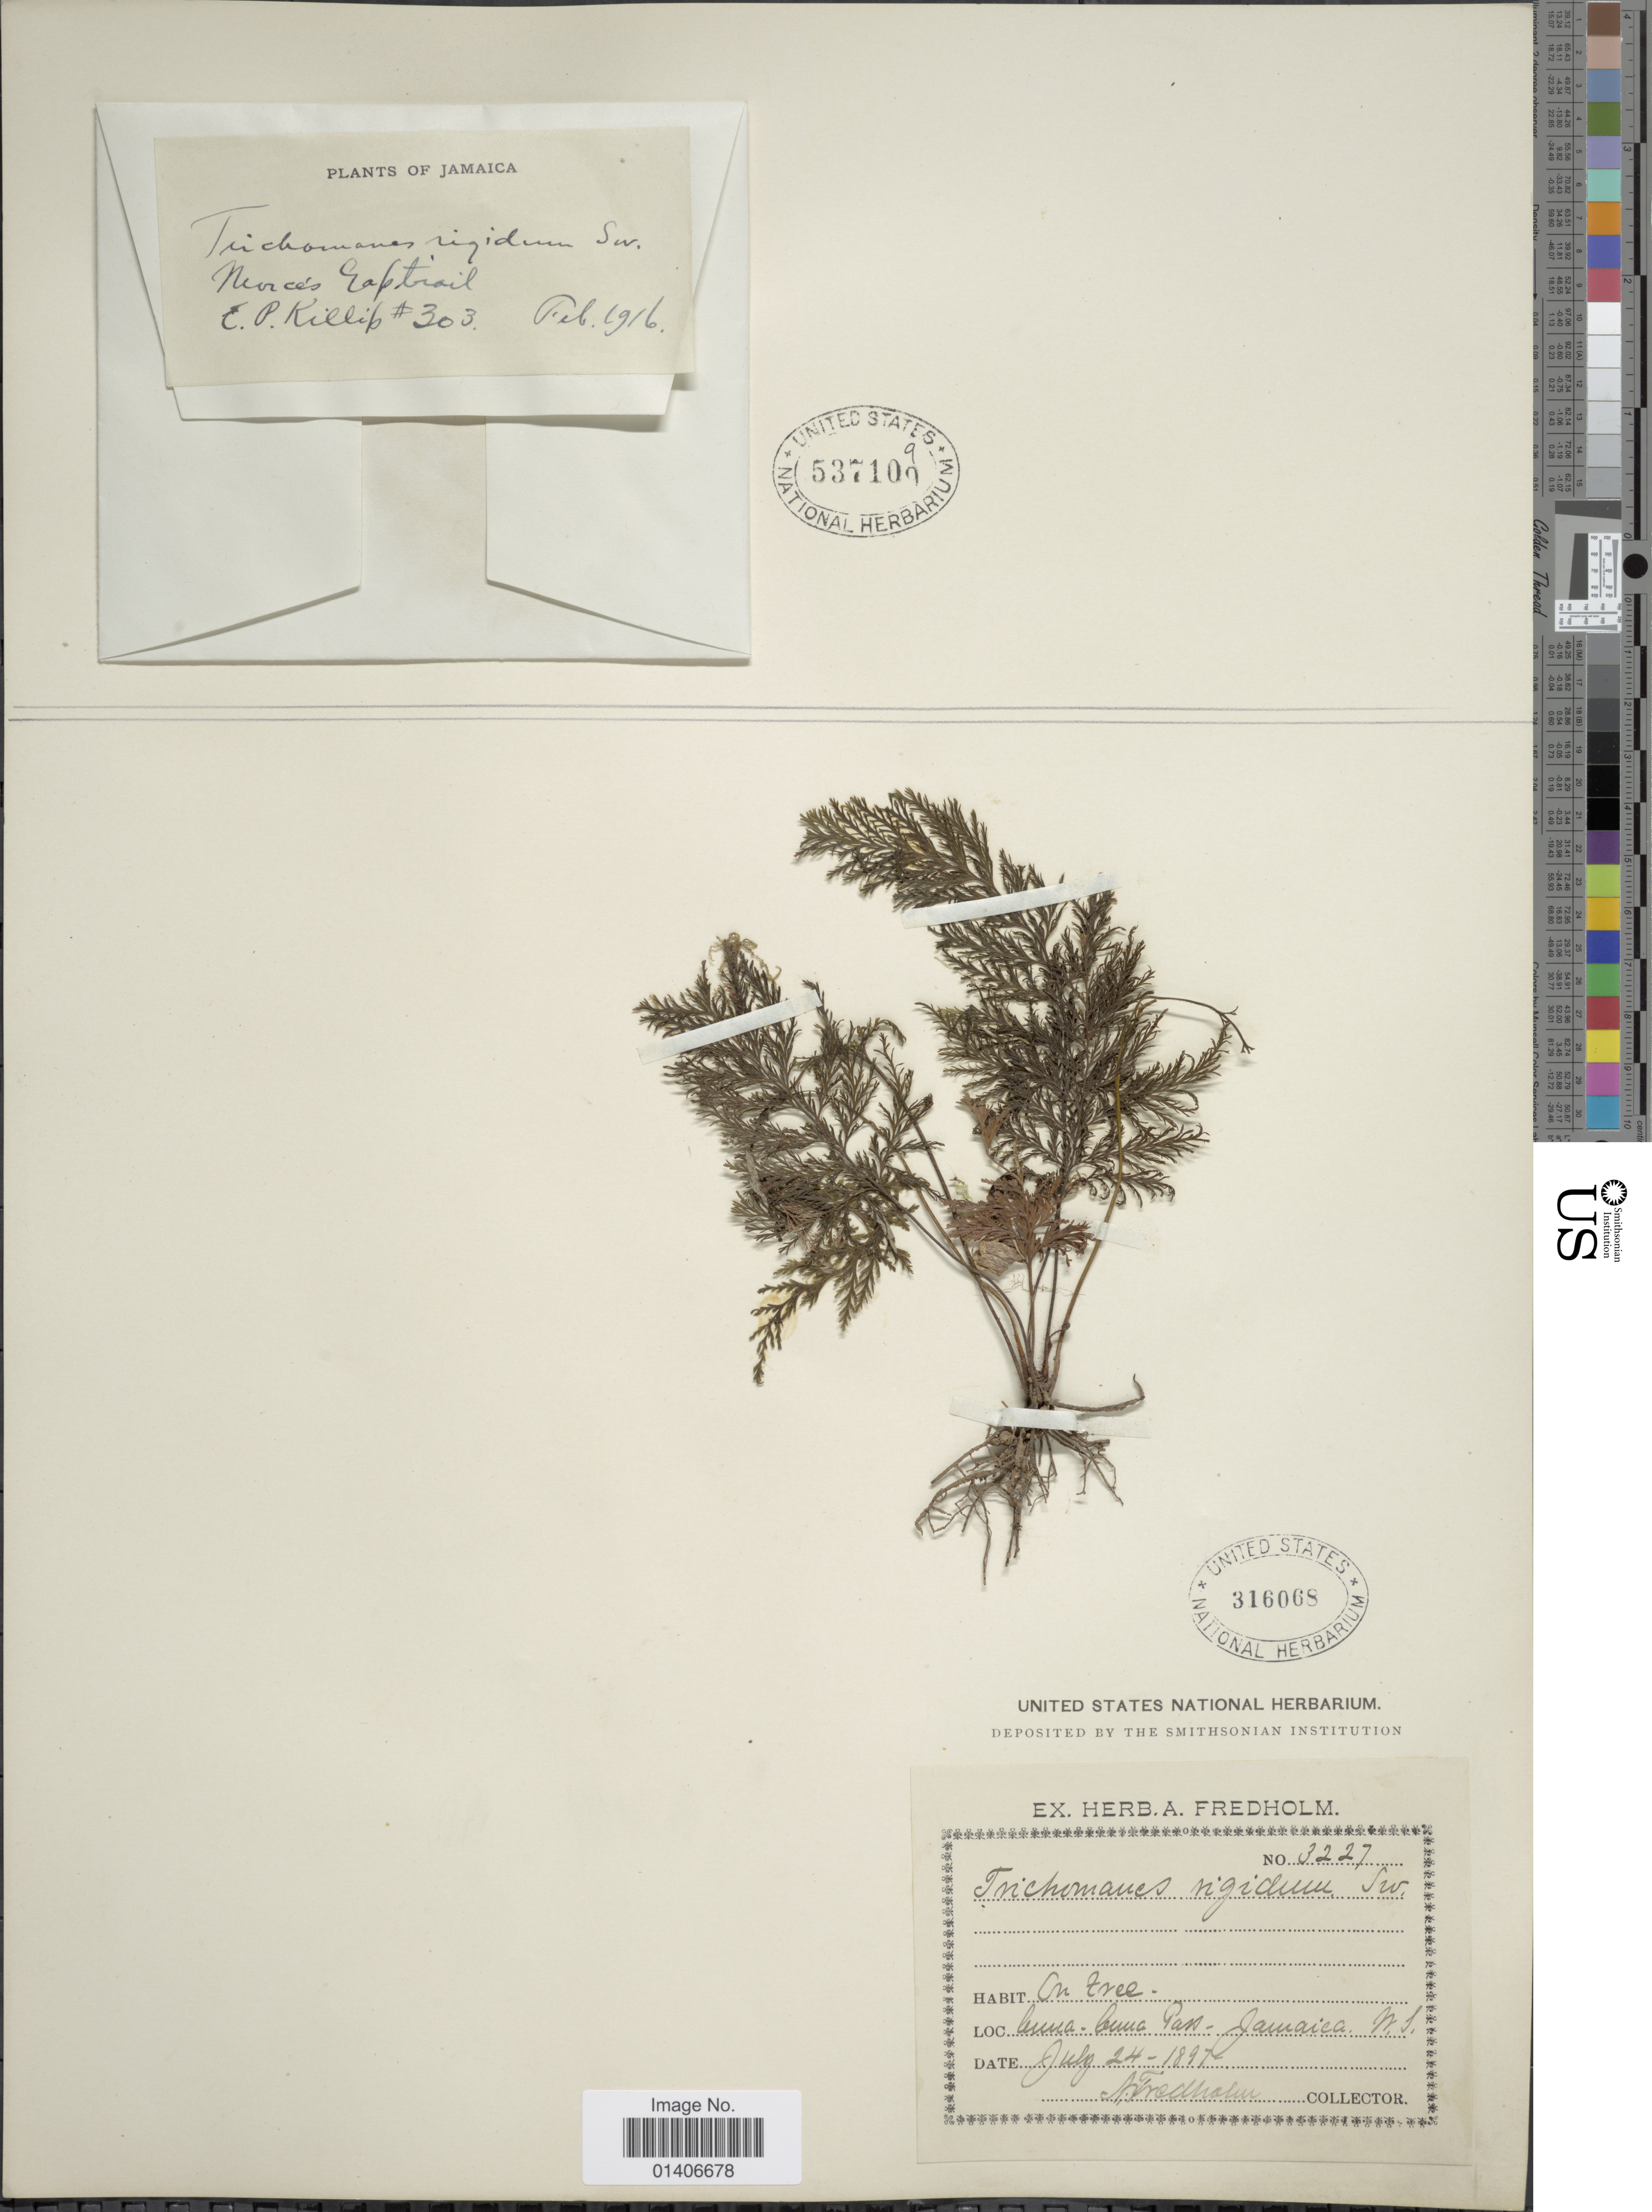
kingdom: Plantae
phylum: Tracheophyta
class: Polypodiopsida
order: Hymenophyllales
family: Hymenophyllaceae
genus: Abrodictyum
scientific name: Abrodictyum rigidum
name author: (Sw.) Ebihara & Dubuisson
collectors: E. P. Killip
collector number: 303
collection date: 1916-02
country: Jamaica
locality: Morcés Capital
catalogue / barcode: US 537109-2